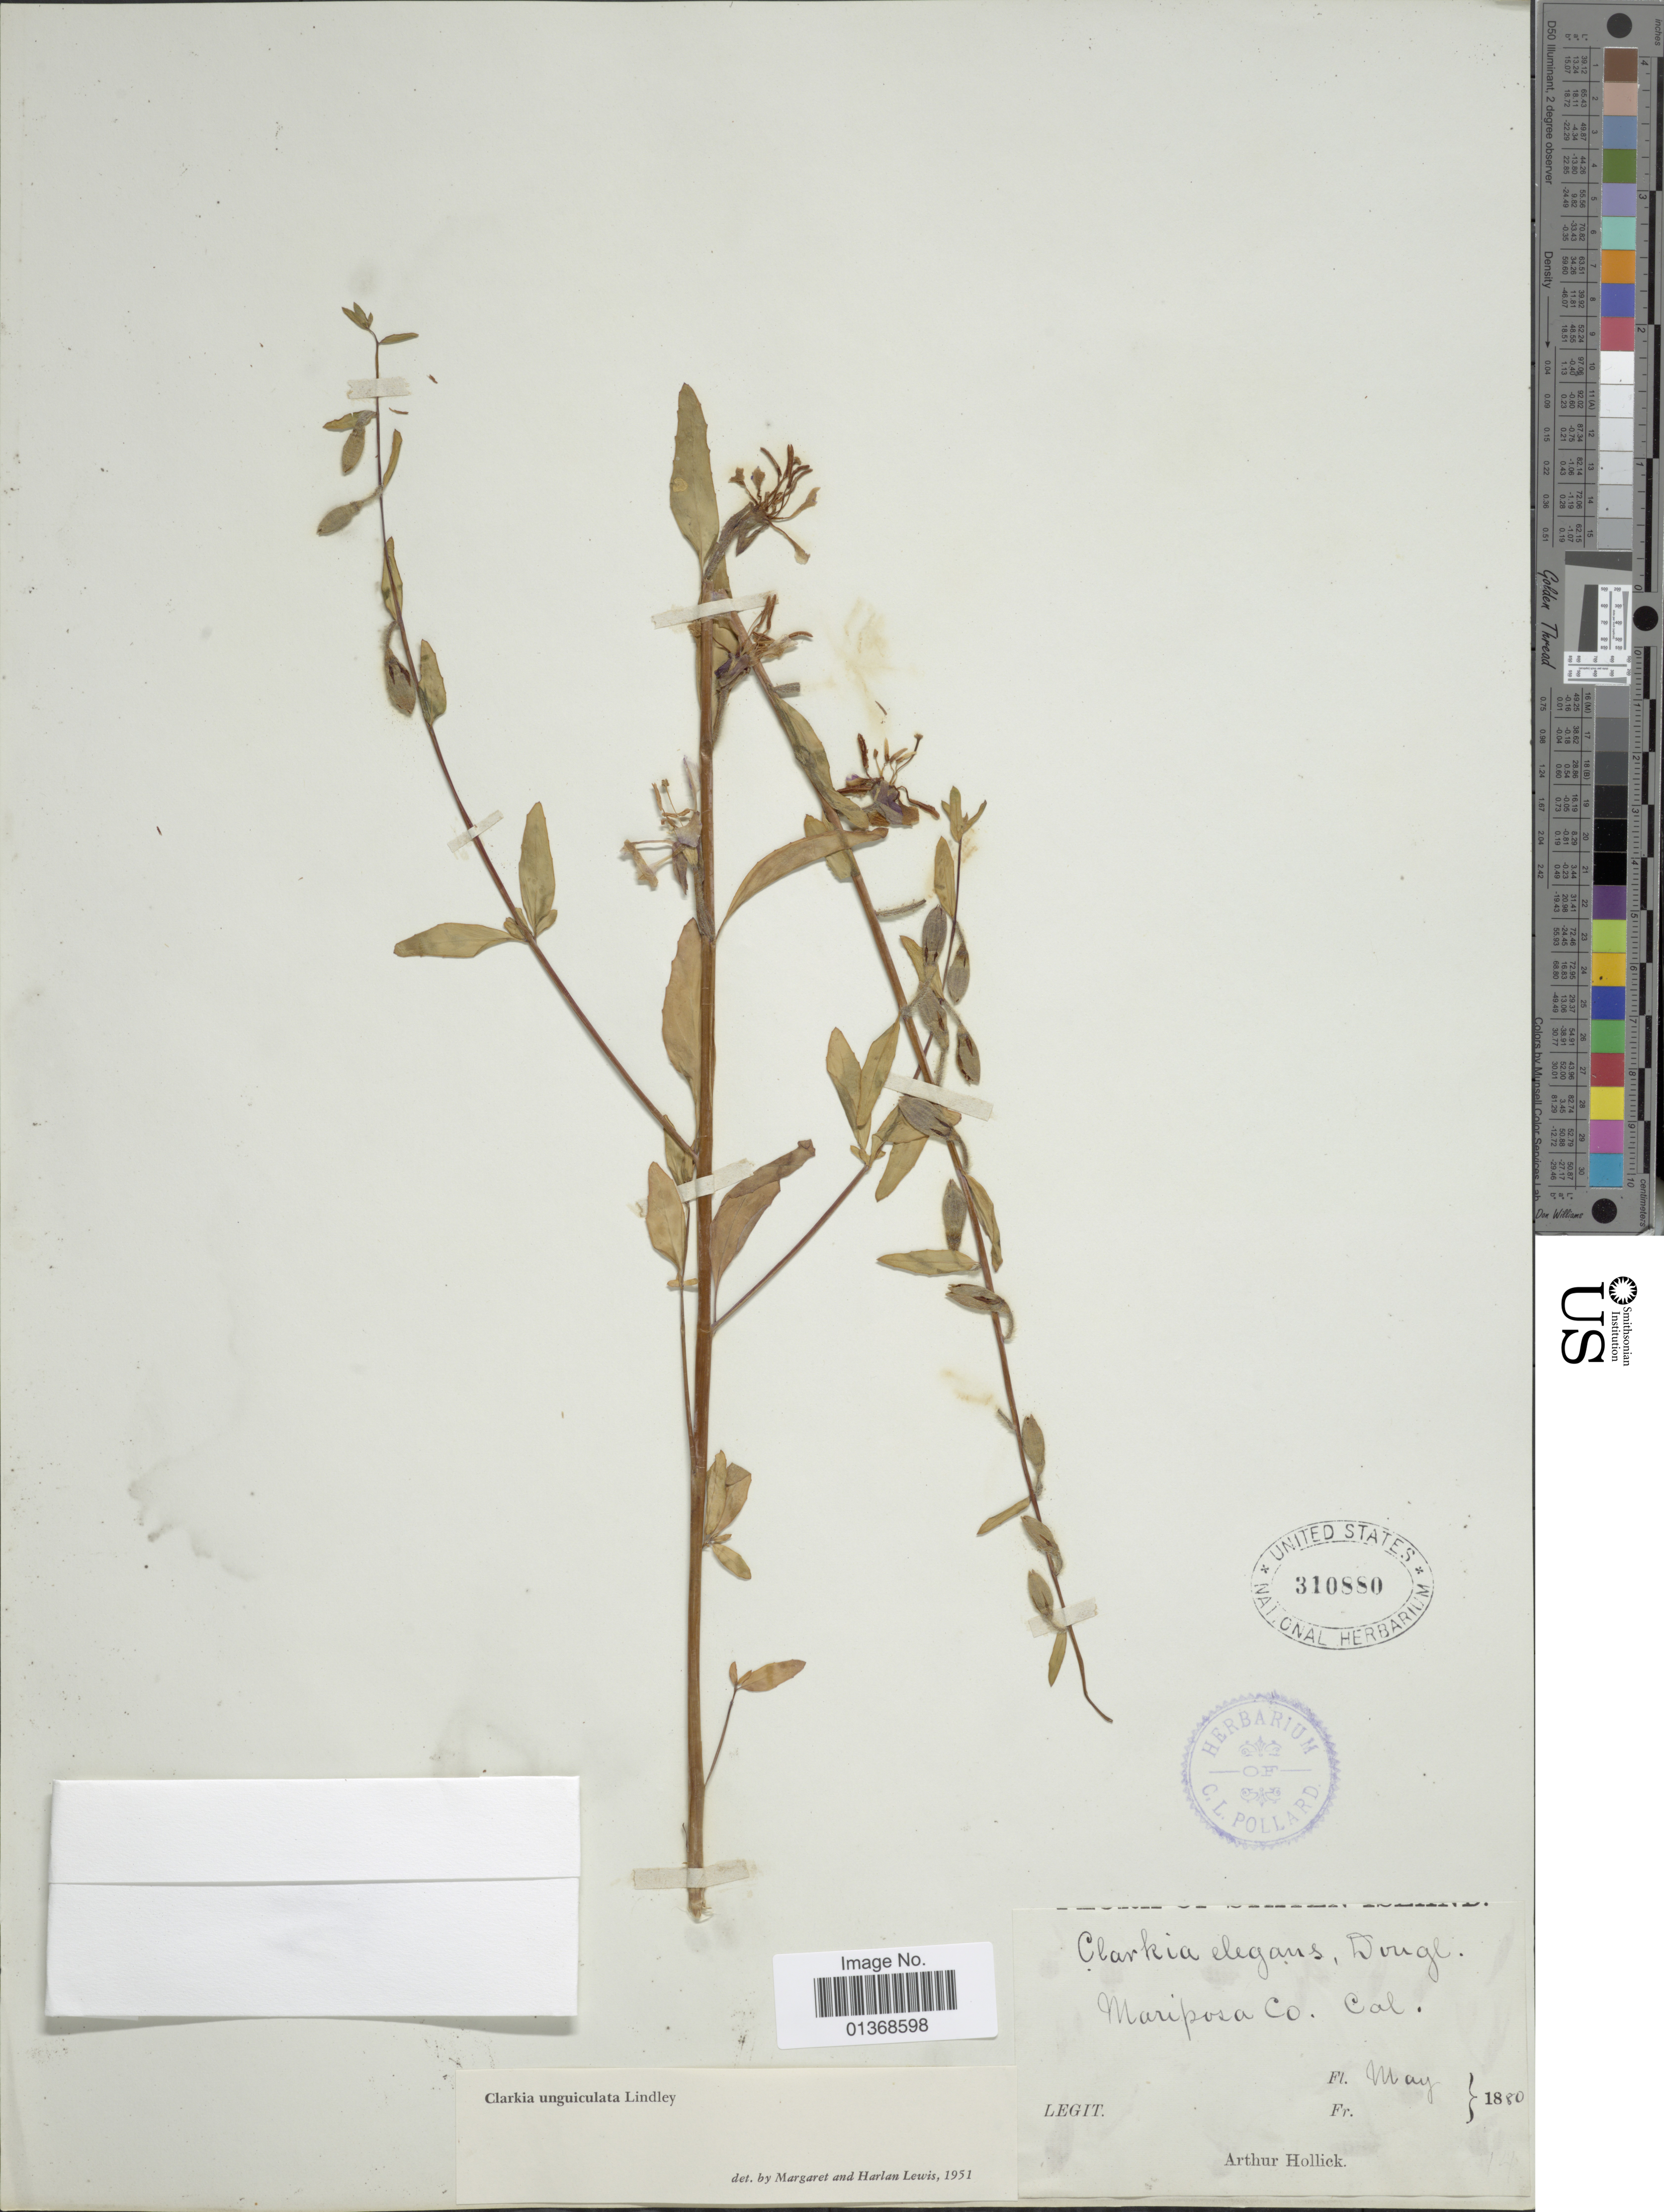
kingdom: Plantae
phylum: Tracheophyta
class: Magnoliopsida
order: Myrtales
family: Onagraceae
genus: Clarkia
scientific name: Clarkia unguiculata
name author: Lindl.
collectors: A. Hollick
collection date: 1880-05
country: United States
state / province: California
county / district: Mariposa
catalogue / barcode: US 310880